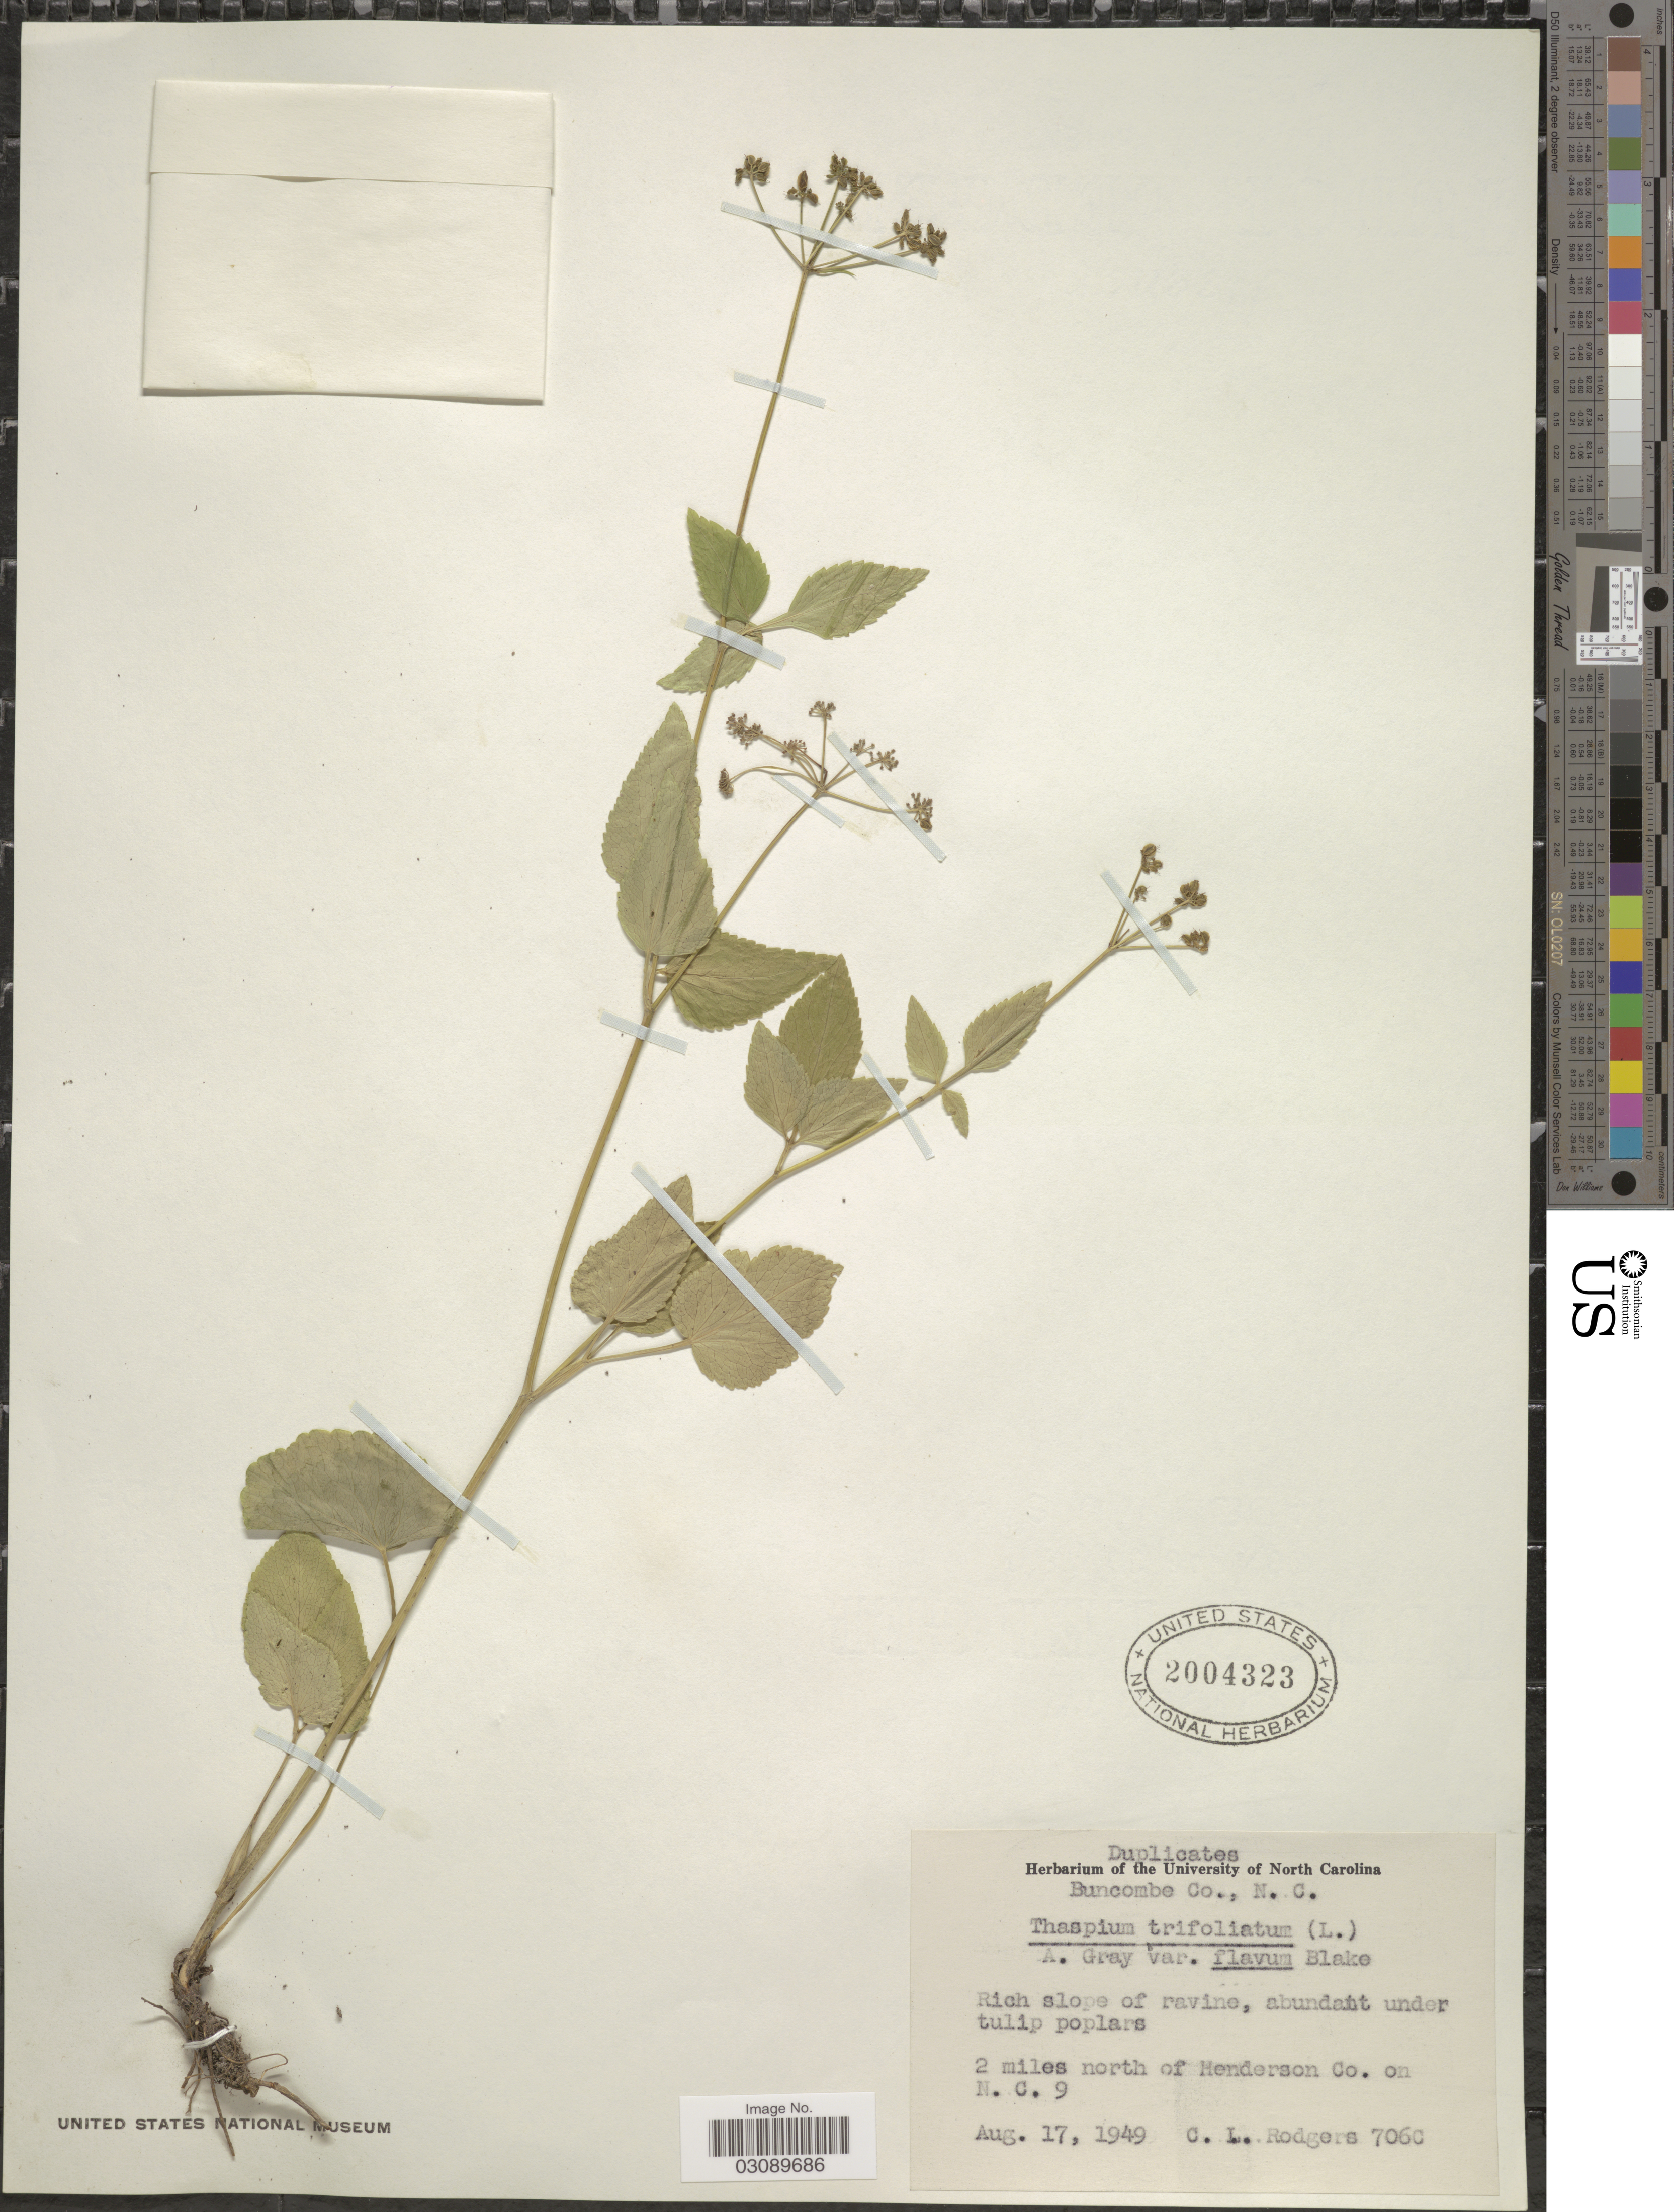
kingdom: Plantae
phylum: Tracheophyta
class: Magnoliopsida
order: Apiales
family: Apiaceae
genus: Thaspium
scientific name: Thaspium trifoliatum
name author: (L.) A. Gray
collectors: C. Rodgers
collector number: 7060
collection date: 1949-08-17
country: United States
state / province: North Carolina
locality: Buncombe Co. 2 miles north of Henderson Co. on N. C. 9.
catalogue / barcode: US 2004323